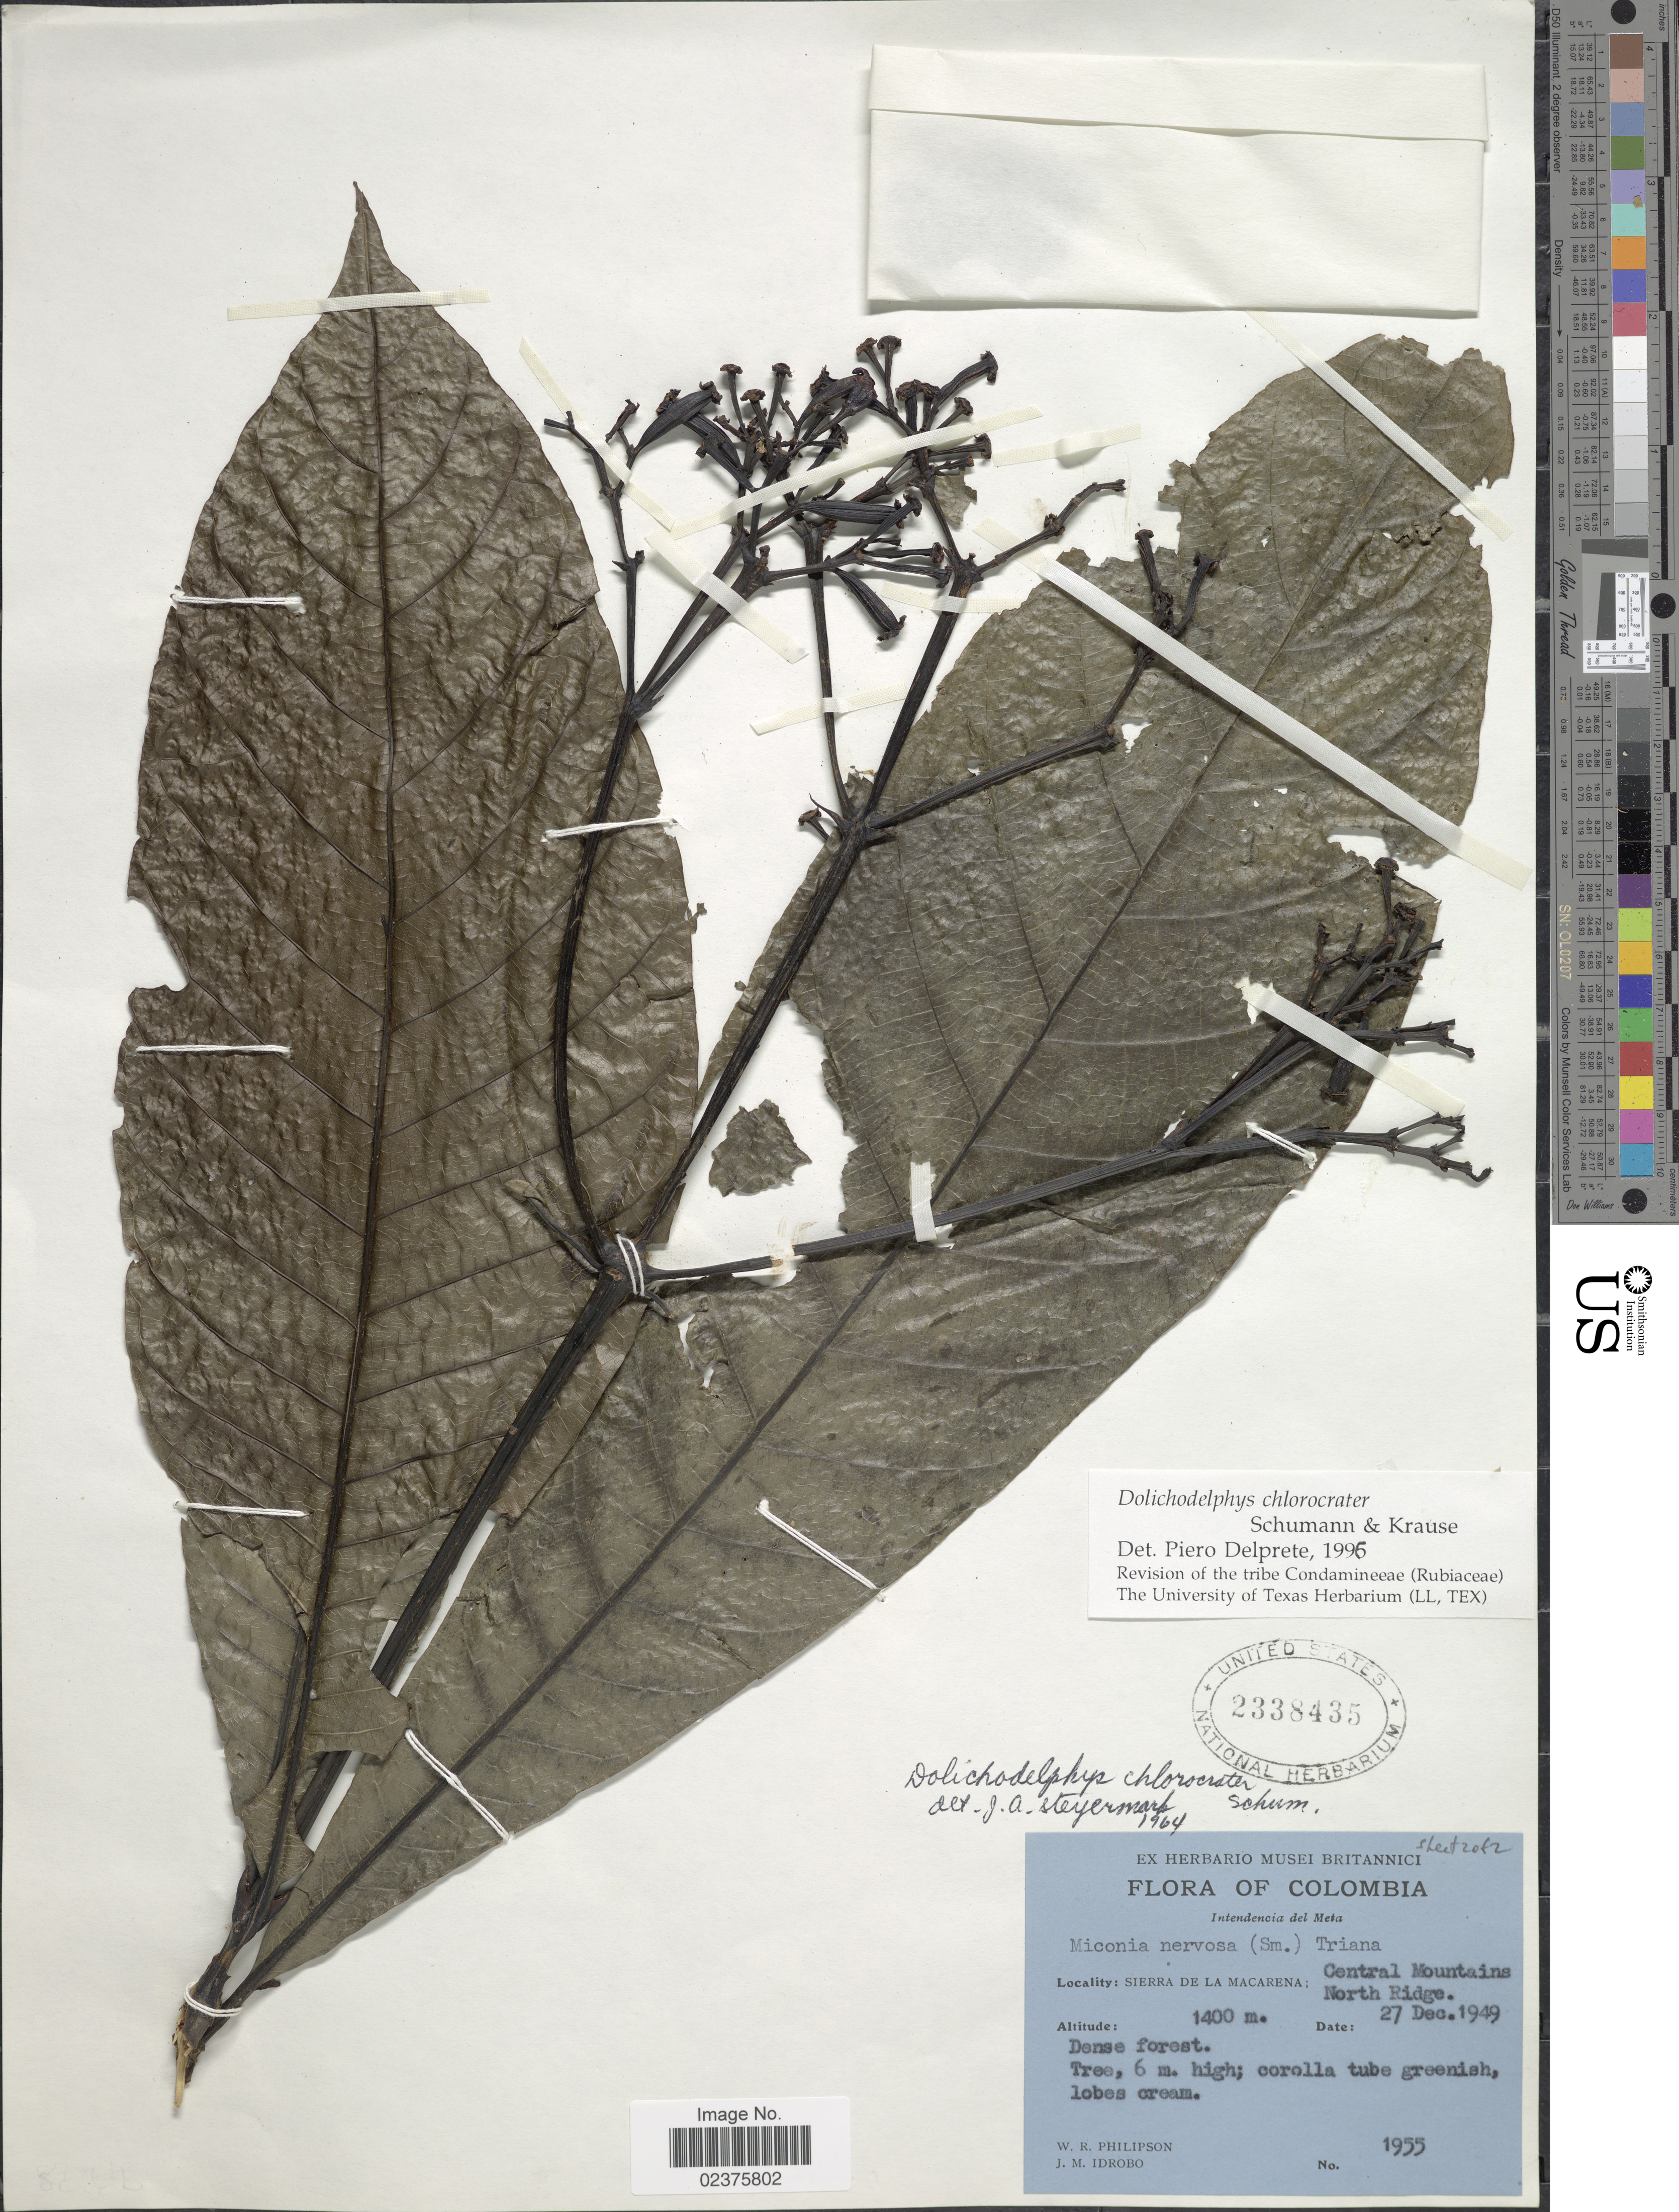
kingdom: Plantae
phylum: Tracheophyta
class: Magnoliopsida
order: Gentianales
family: Rubiaceae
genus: Dolichodelphys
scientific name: Dolichodelphys chlorocrater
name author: K. Schum. & K. Krause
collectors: W. R. Philipson & J. M. Idrobo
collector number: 1955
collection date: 1949-12-27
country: Colombia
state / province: Meta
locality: Intendencia del Meta, Sierra De La Macarena: Central Mountains North Ridge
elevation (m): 1400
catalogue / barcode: US 2338435